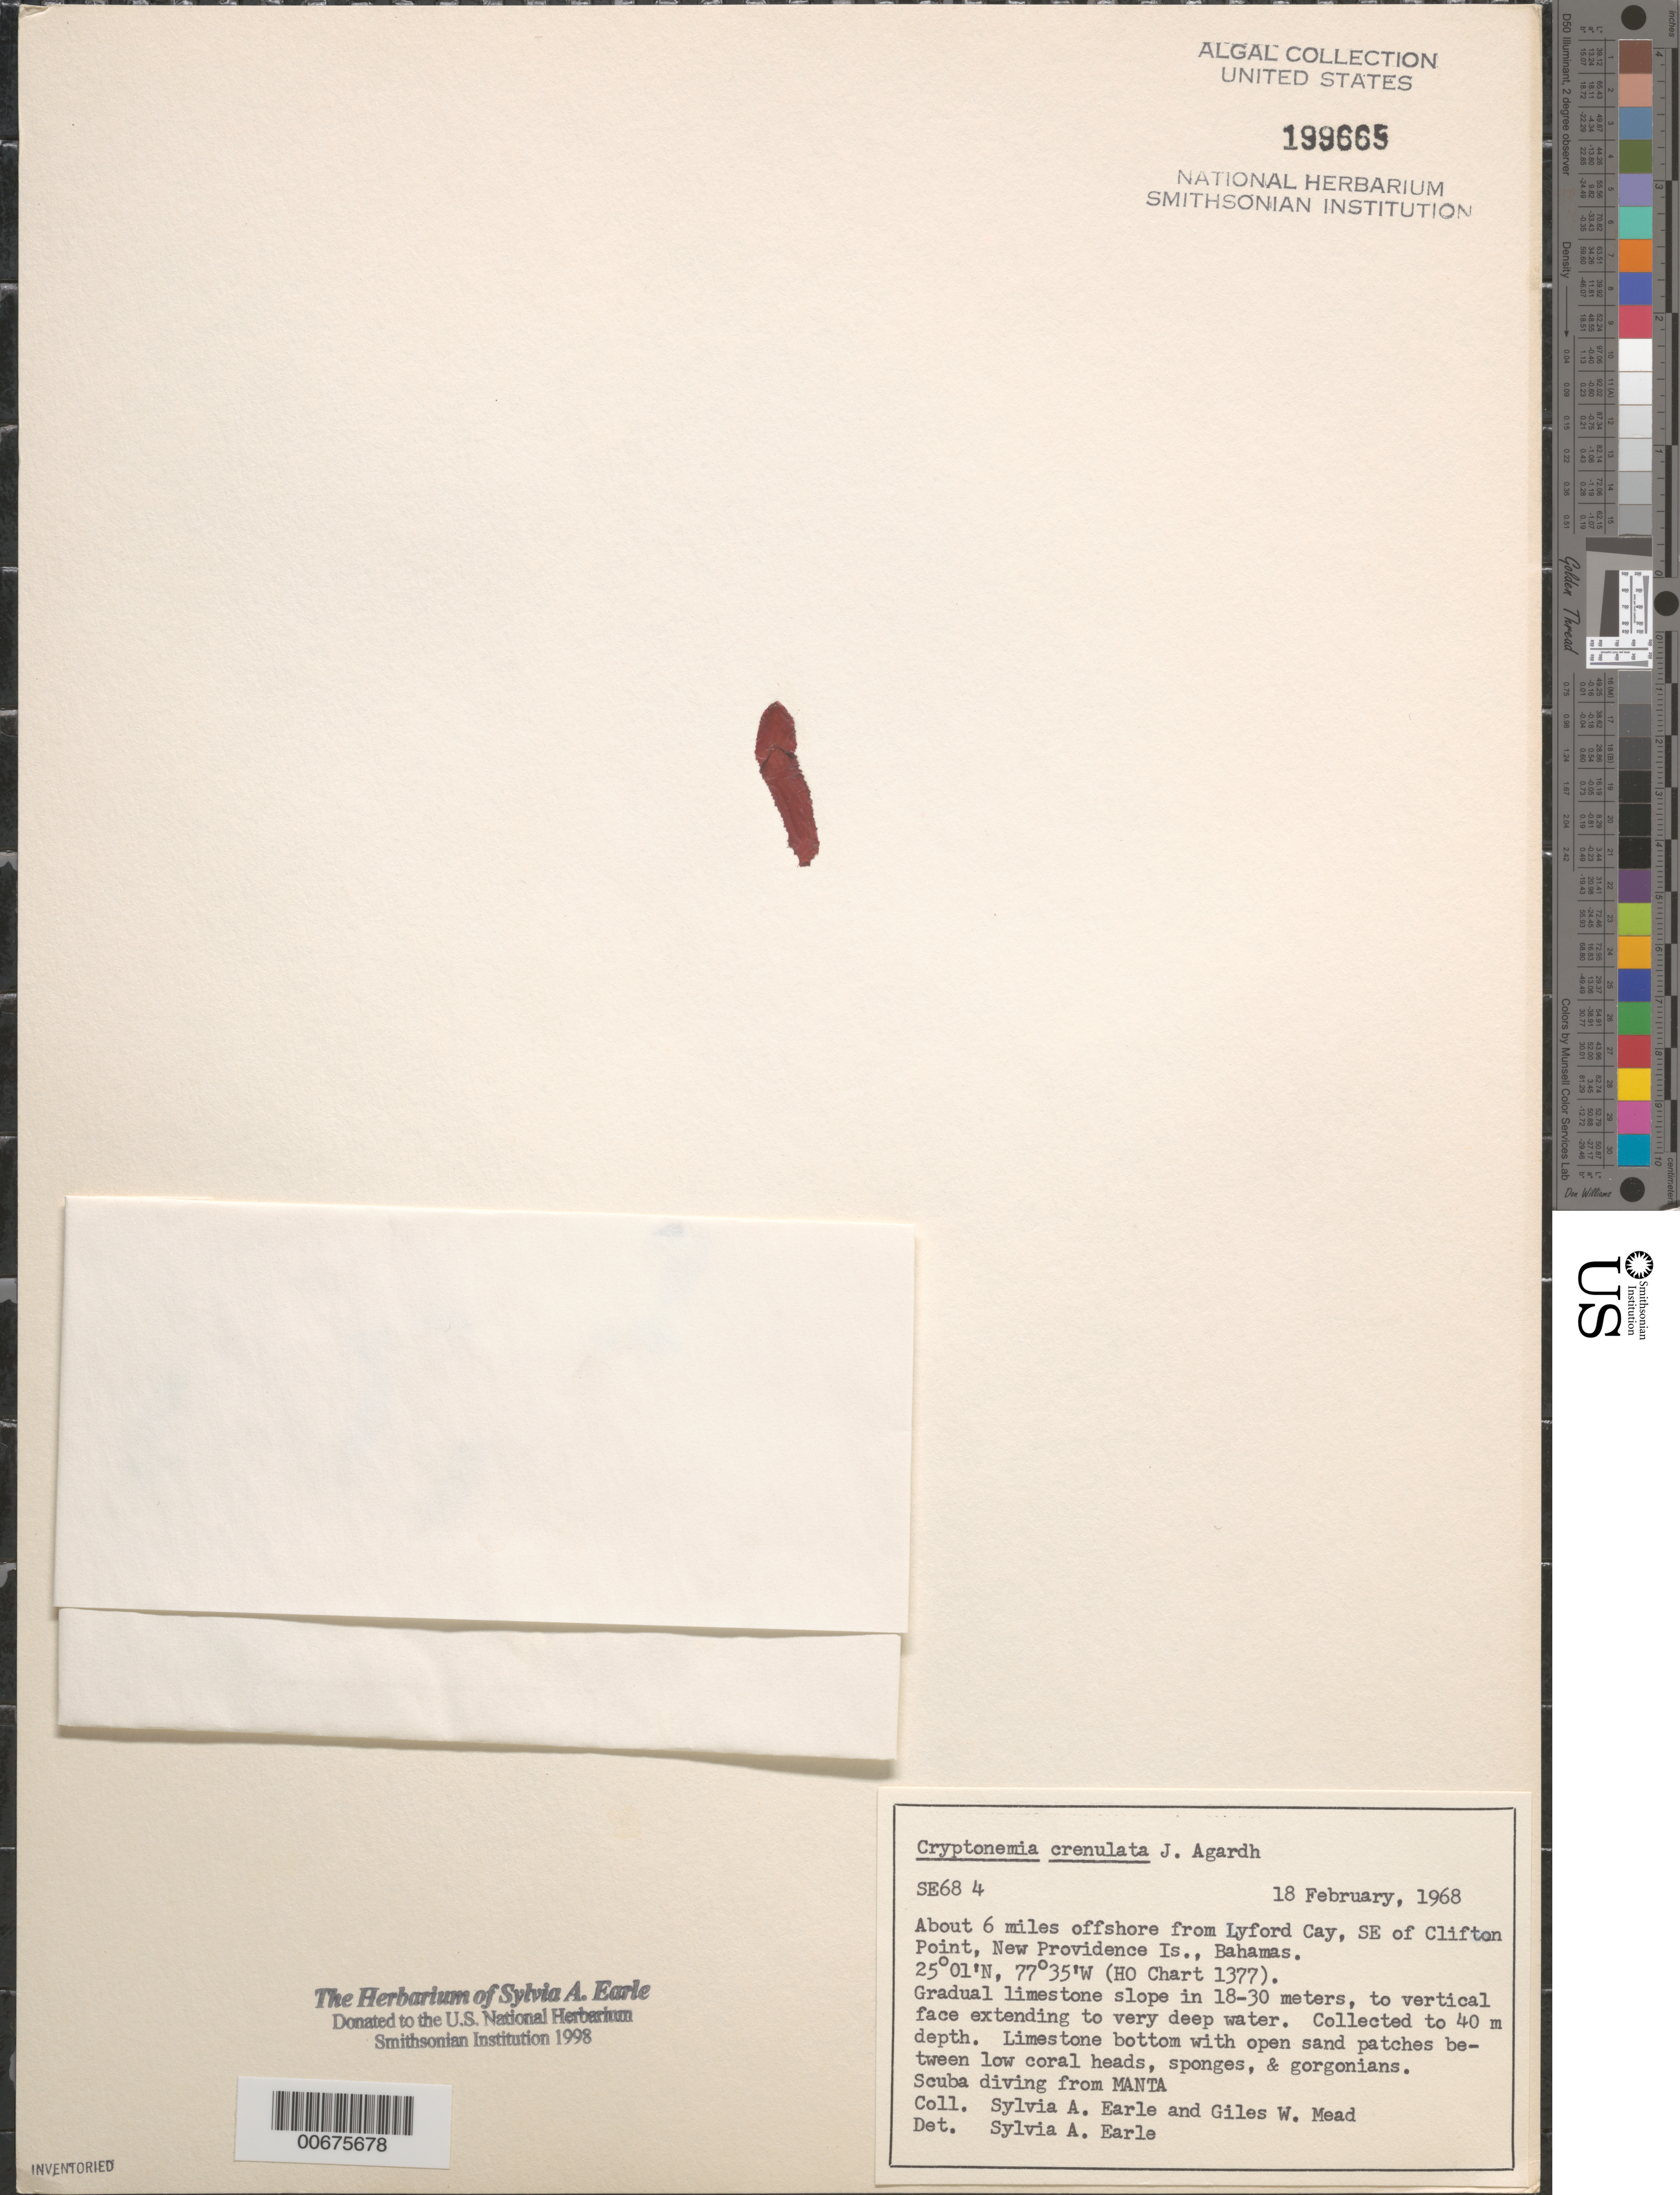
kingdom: Plantae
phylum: Rhodophyta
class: Florideophyceae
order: Halymeniales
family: Halymeniaceae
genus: Cryptonemia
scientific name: Cryptonemia crenulata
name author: (J. Agardh) J. Agardh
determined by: Earle, S. A.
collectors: S. A. Earle & G. W. Mead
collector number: Se 684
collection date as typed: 18 Feb 1968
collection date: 1968-02-18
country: Bahamas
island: New Providence Island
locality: Ca. 6 miles off Lyford Cay, southeast of Clifton Point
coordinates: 25 01' N, 77 35' W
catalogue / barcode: US 199665